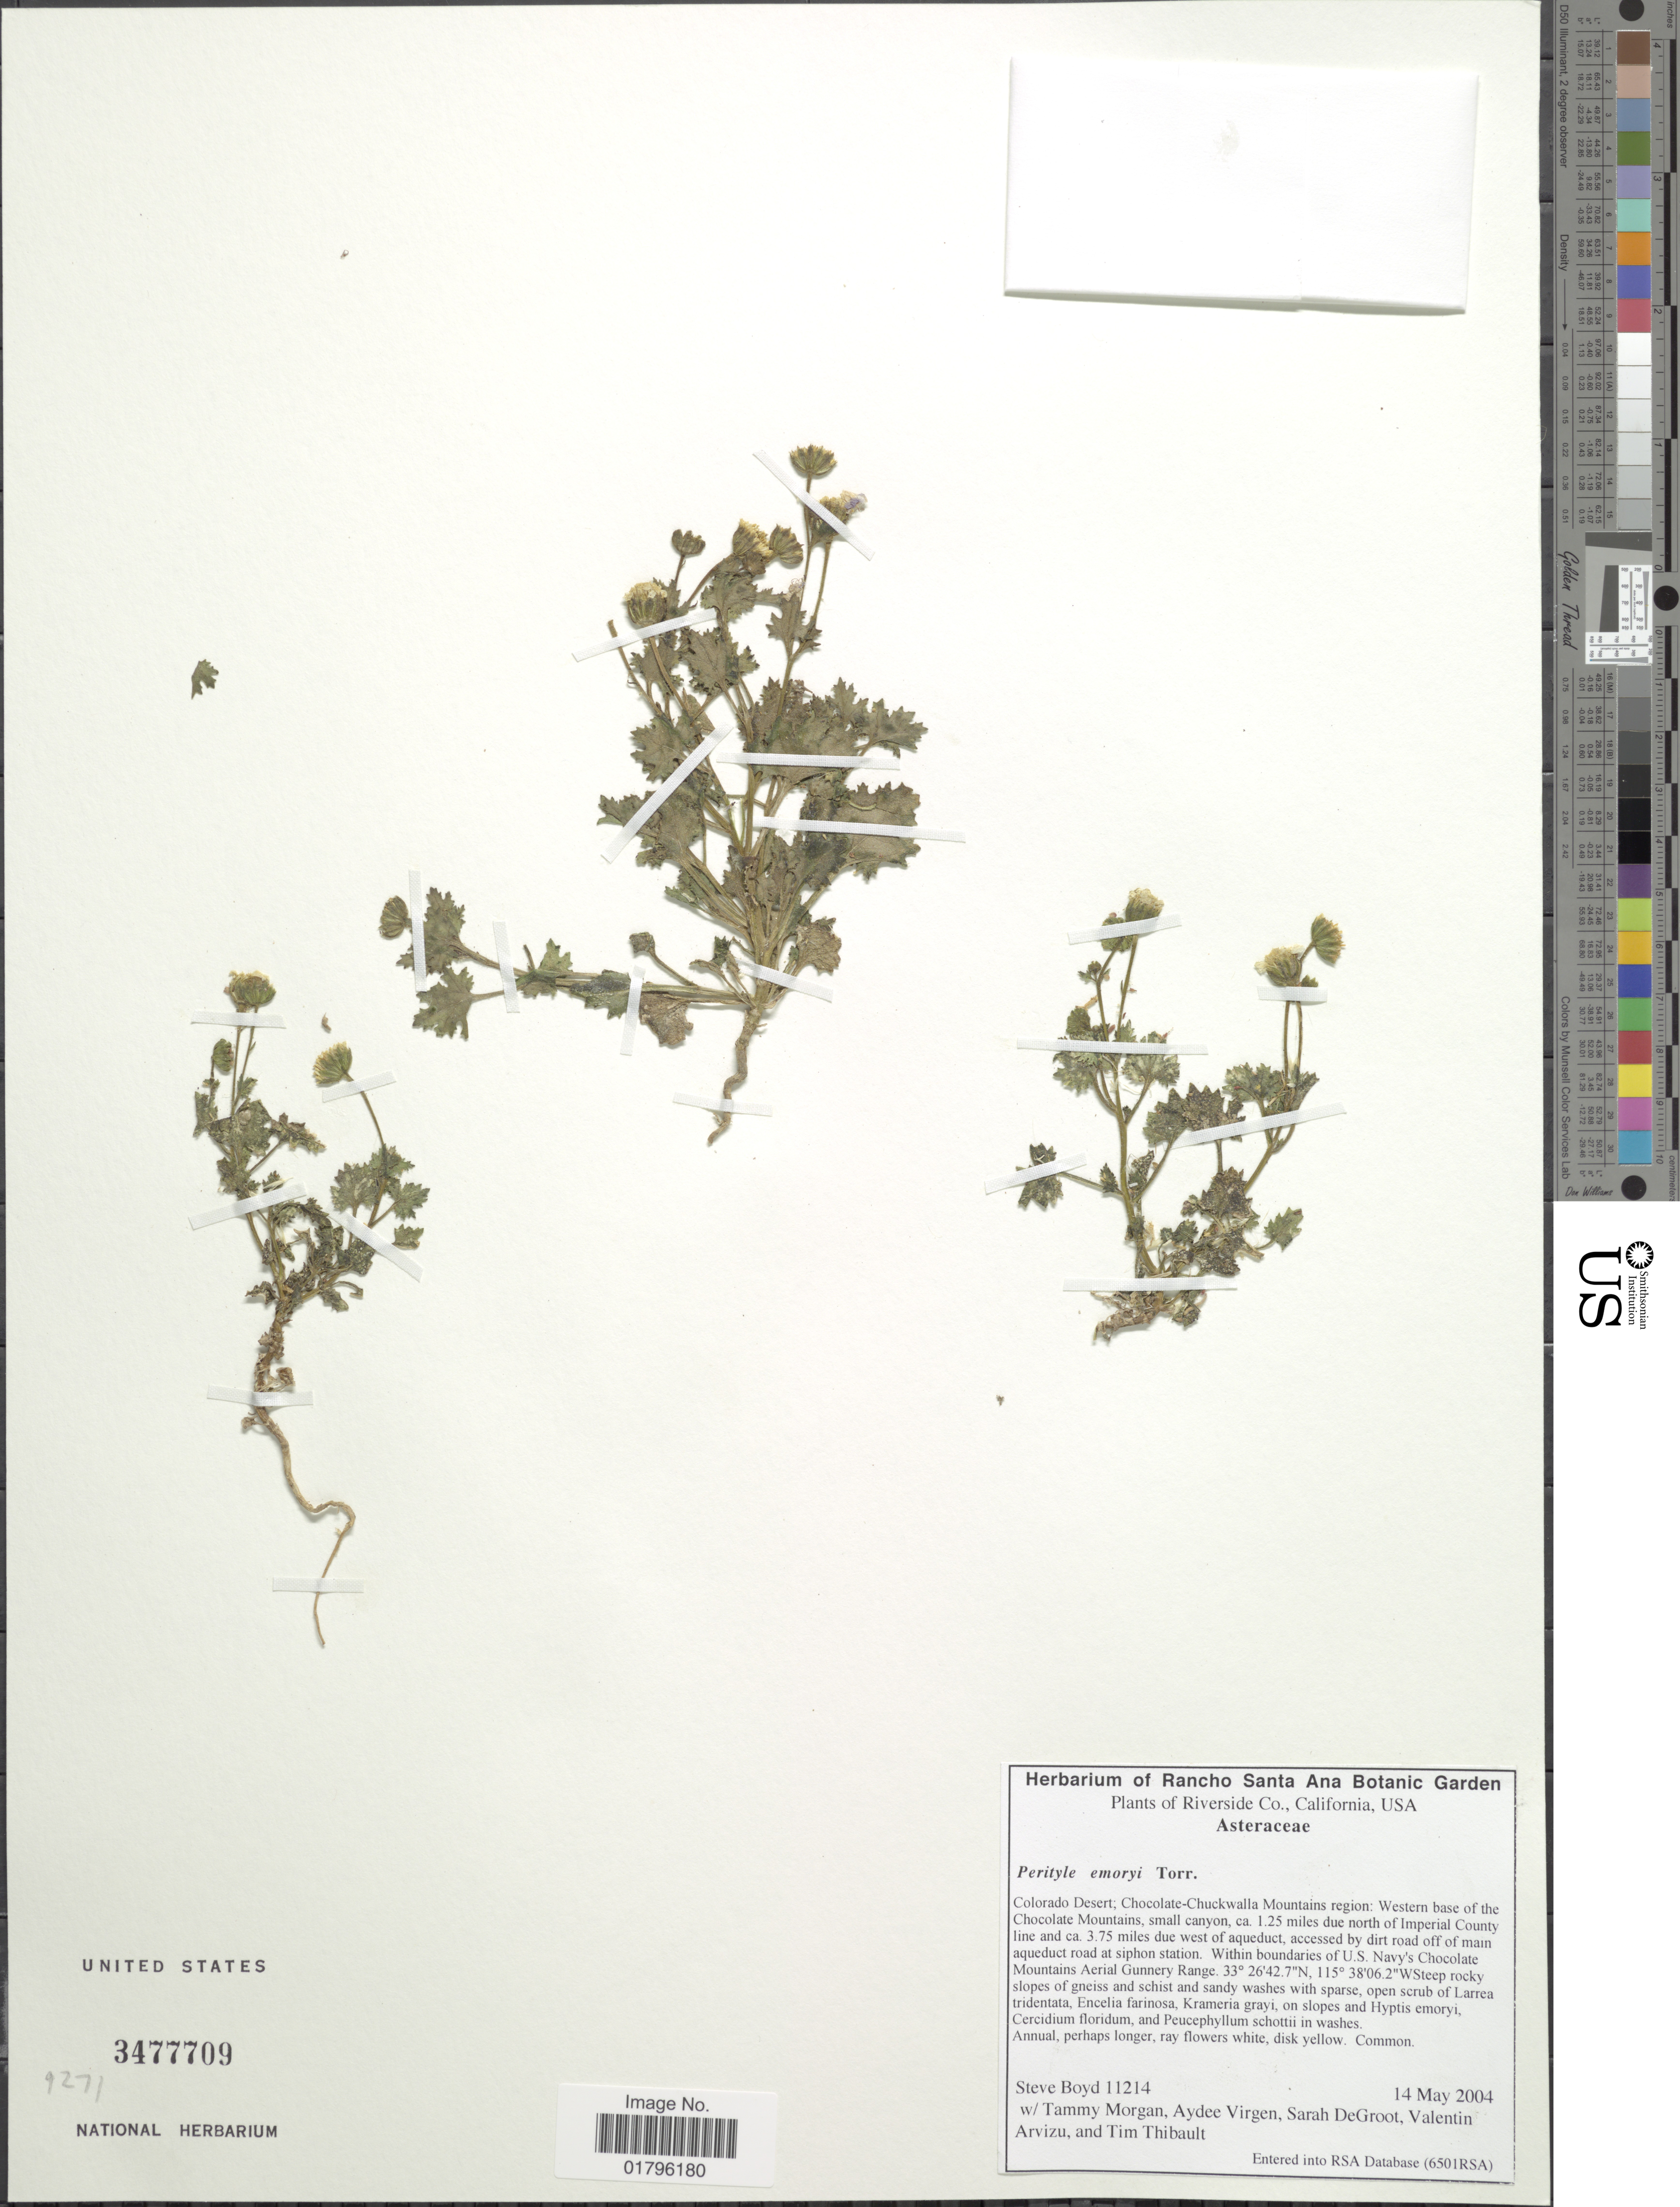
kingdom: Plantae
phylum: Tracheophyta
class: Magnoliopsida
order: Asterales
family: Asteraceae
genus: Perityle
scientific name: Perityle emoryi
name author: Torr.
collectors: S. Boyd, T. Morgan, A. Virgen, S. De Groot & et al.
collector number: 11214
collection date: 2004-05-14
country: United States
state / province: California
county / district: Riverside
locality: Riverside Co. Colorado Desert; Chocolate-Chuckwalla Mountains region: Western base of the Chocolate Mountains, small canyon, ca. 1.25 miles due north of Imperial County line and ca. 3.75 miles due west of aqueduct, accessed by dirt road off of main aqueduct road to siphon station. Within boundaries of U.S. Navy's Chocolate Mountains Aerial Gunnery Range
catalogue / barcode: US 3477709